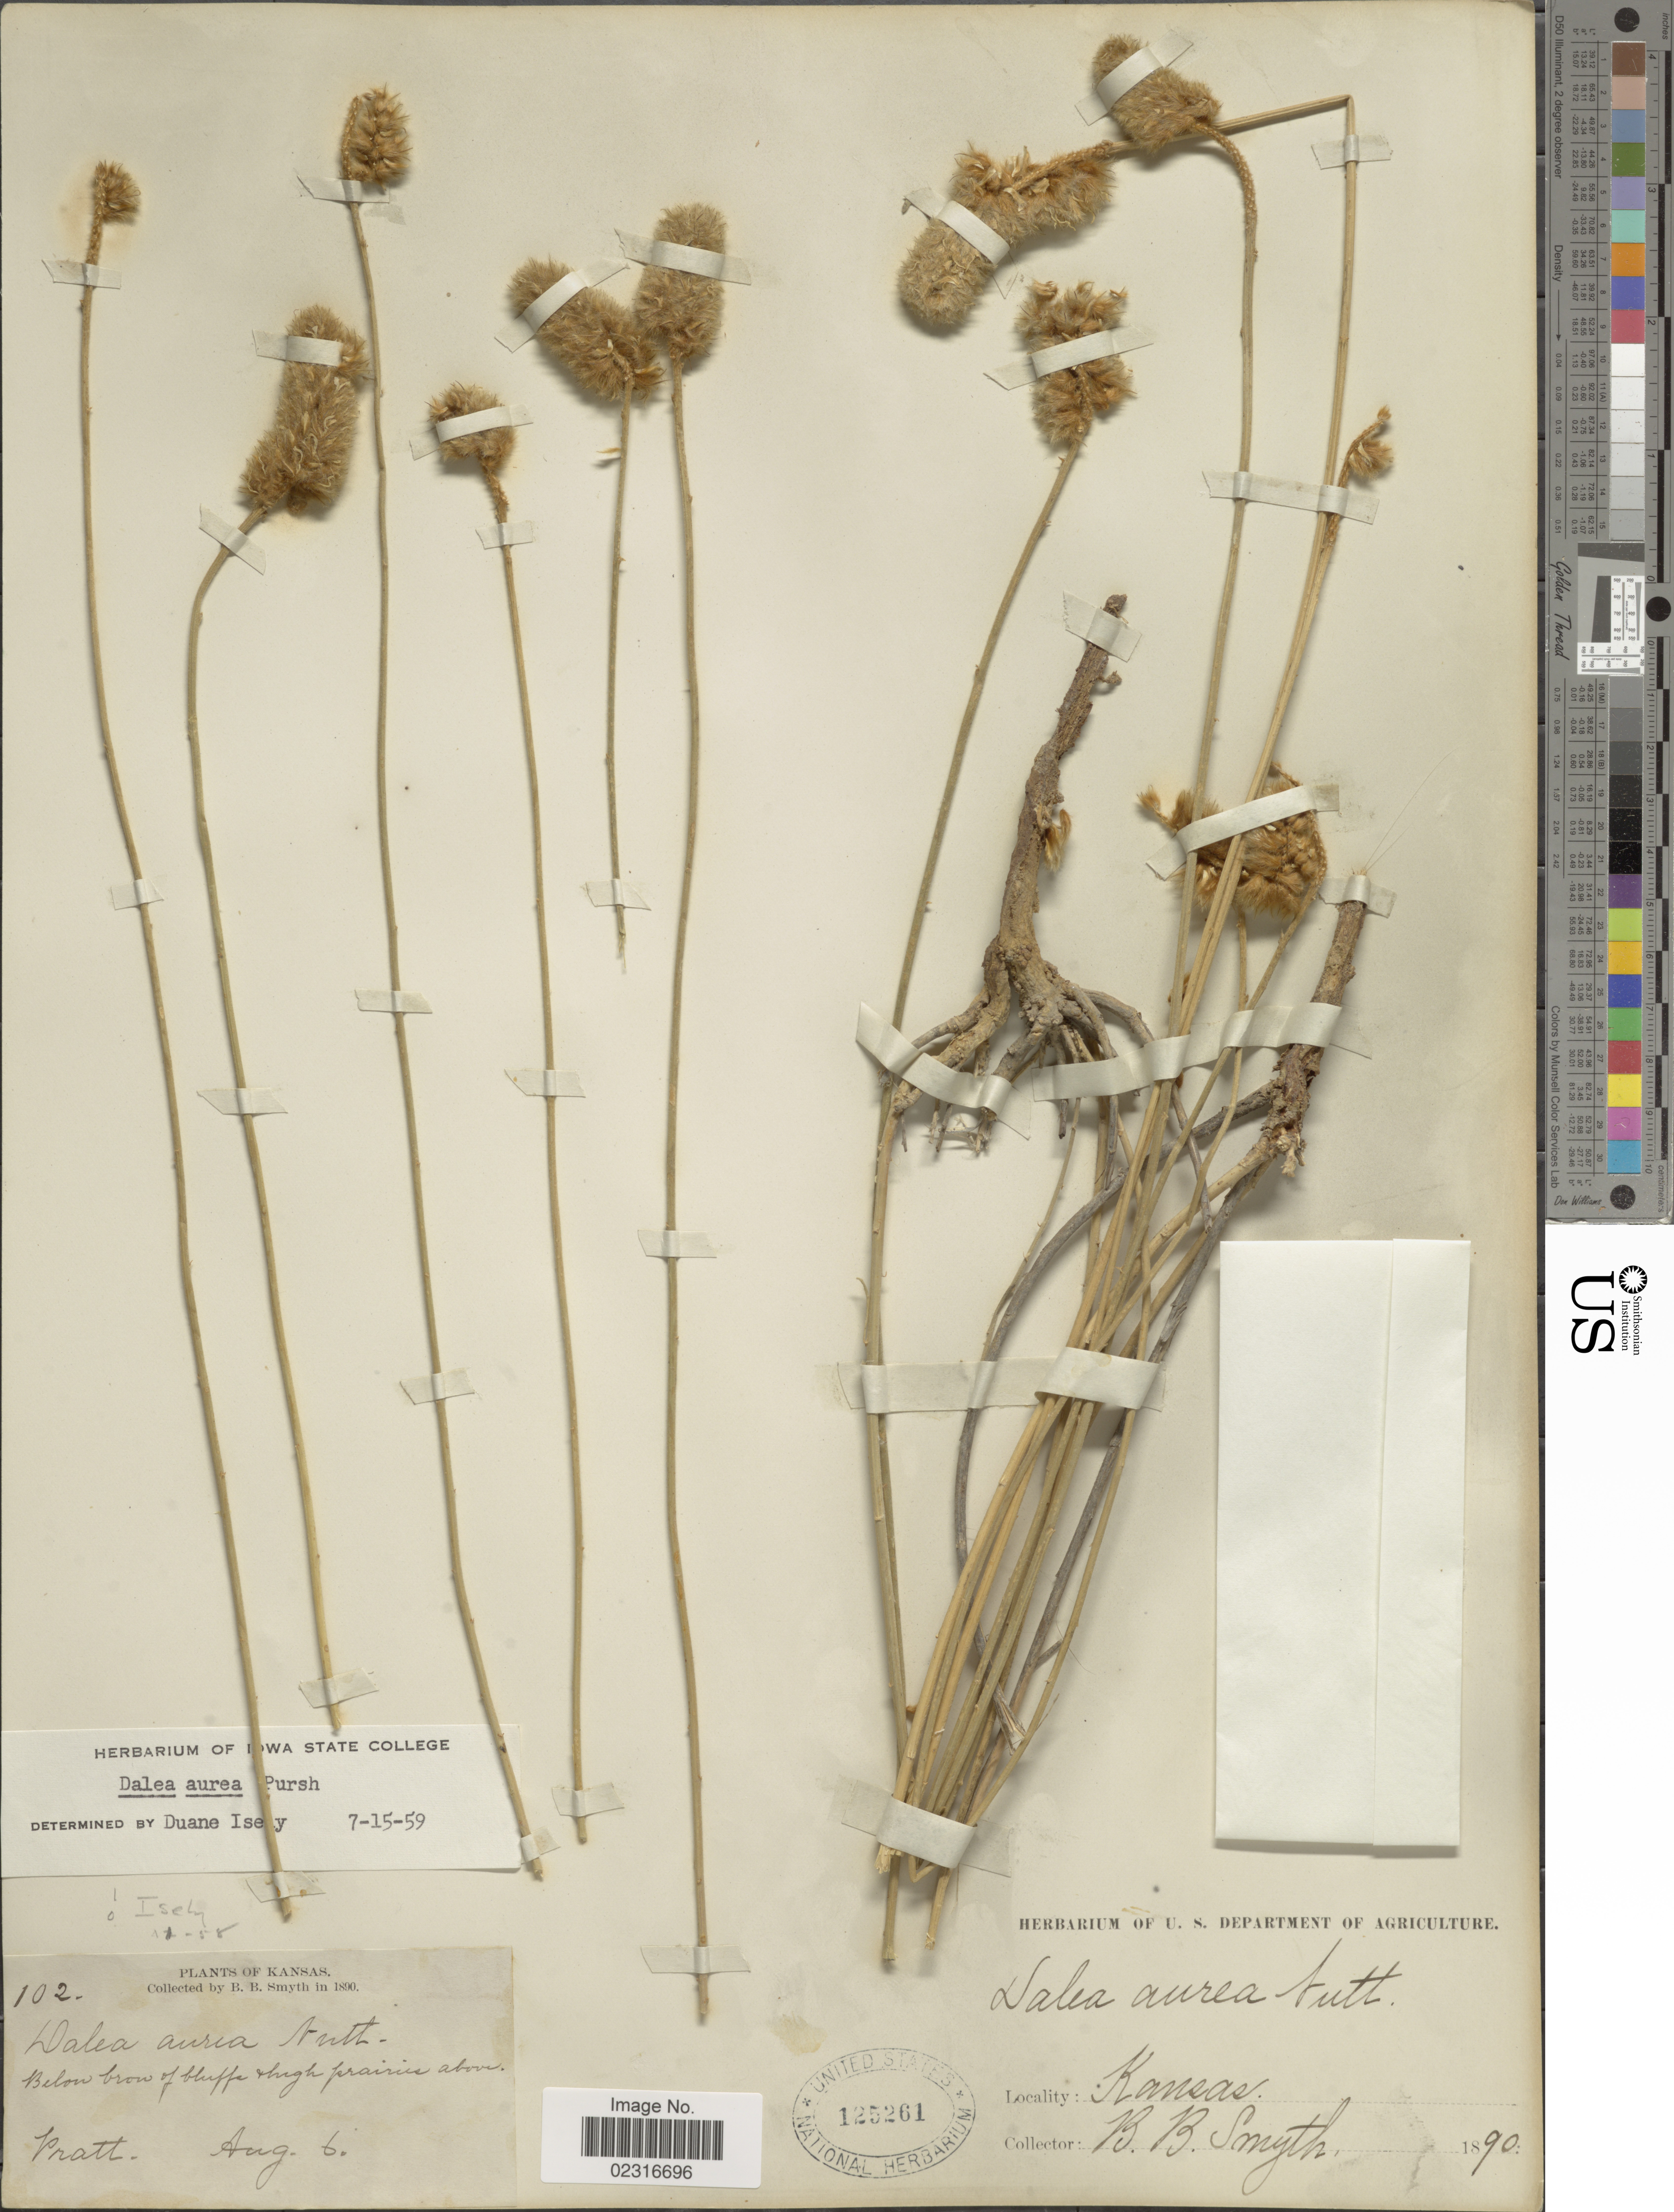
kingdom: Plantae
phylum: Tracheophyta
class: Magnoliopsida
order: Fabales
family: Fabaceae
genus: Dalea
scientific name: Dalea aurea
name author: Nutt. ex Pursh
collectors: B. Smyth & Pratt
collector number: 102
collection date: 1890-08-06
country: United States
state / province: Kansas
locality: Below broww of bluffe high prairie above.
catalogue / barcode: US 125261